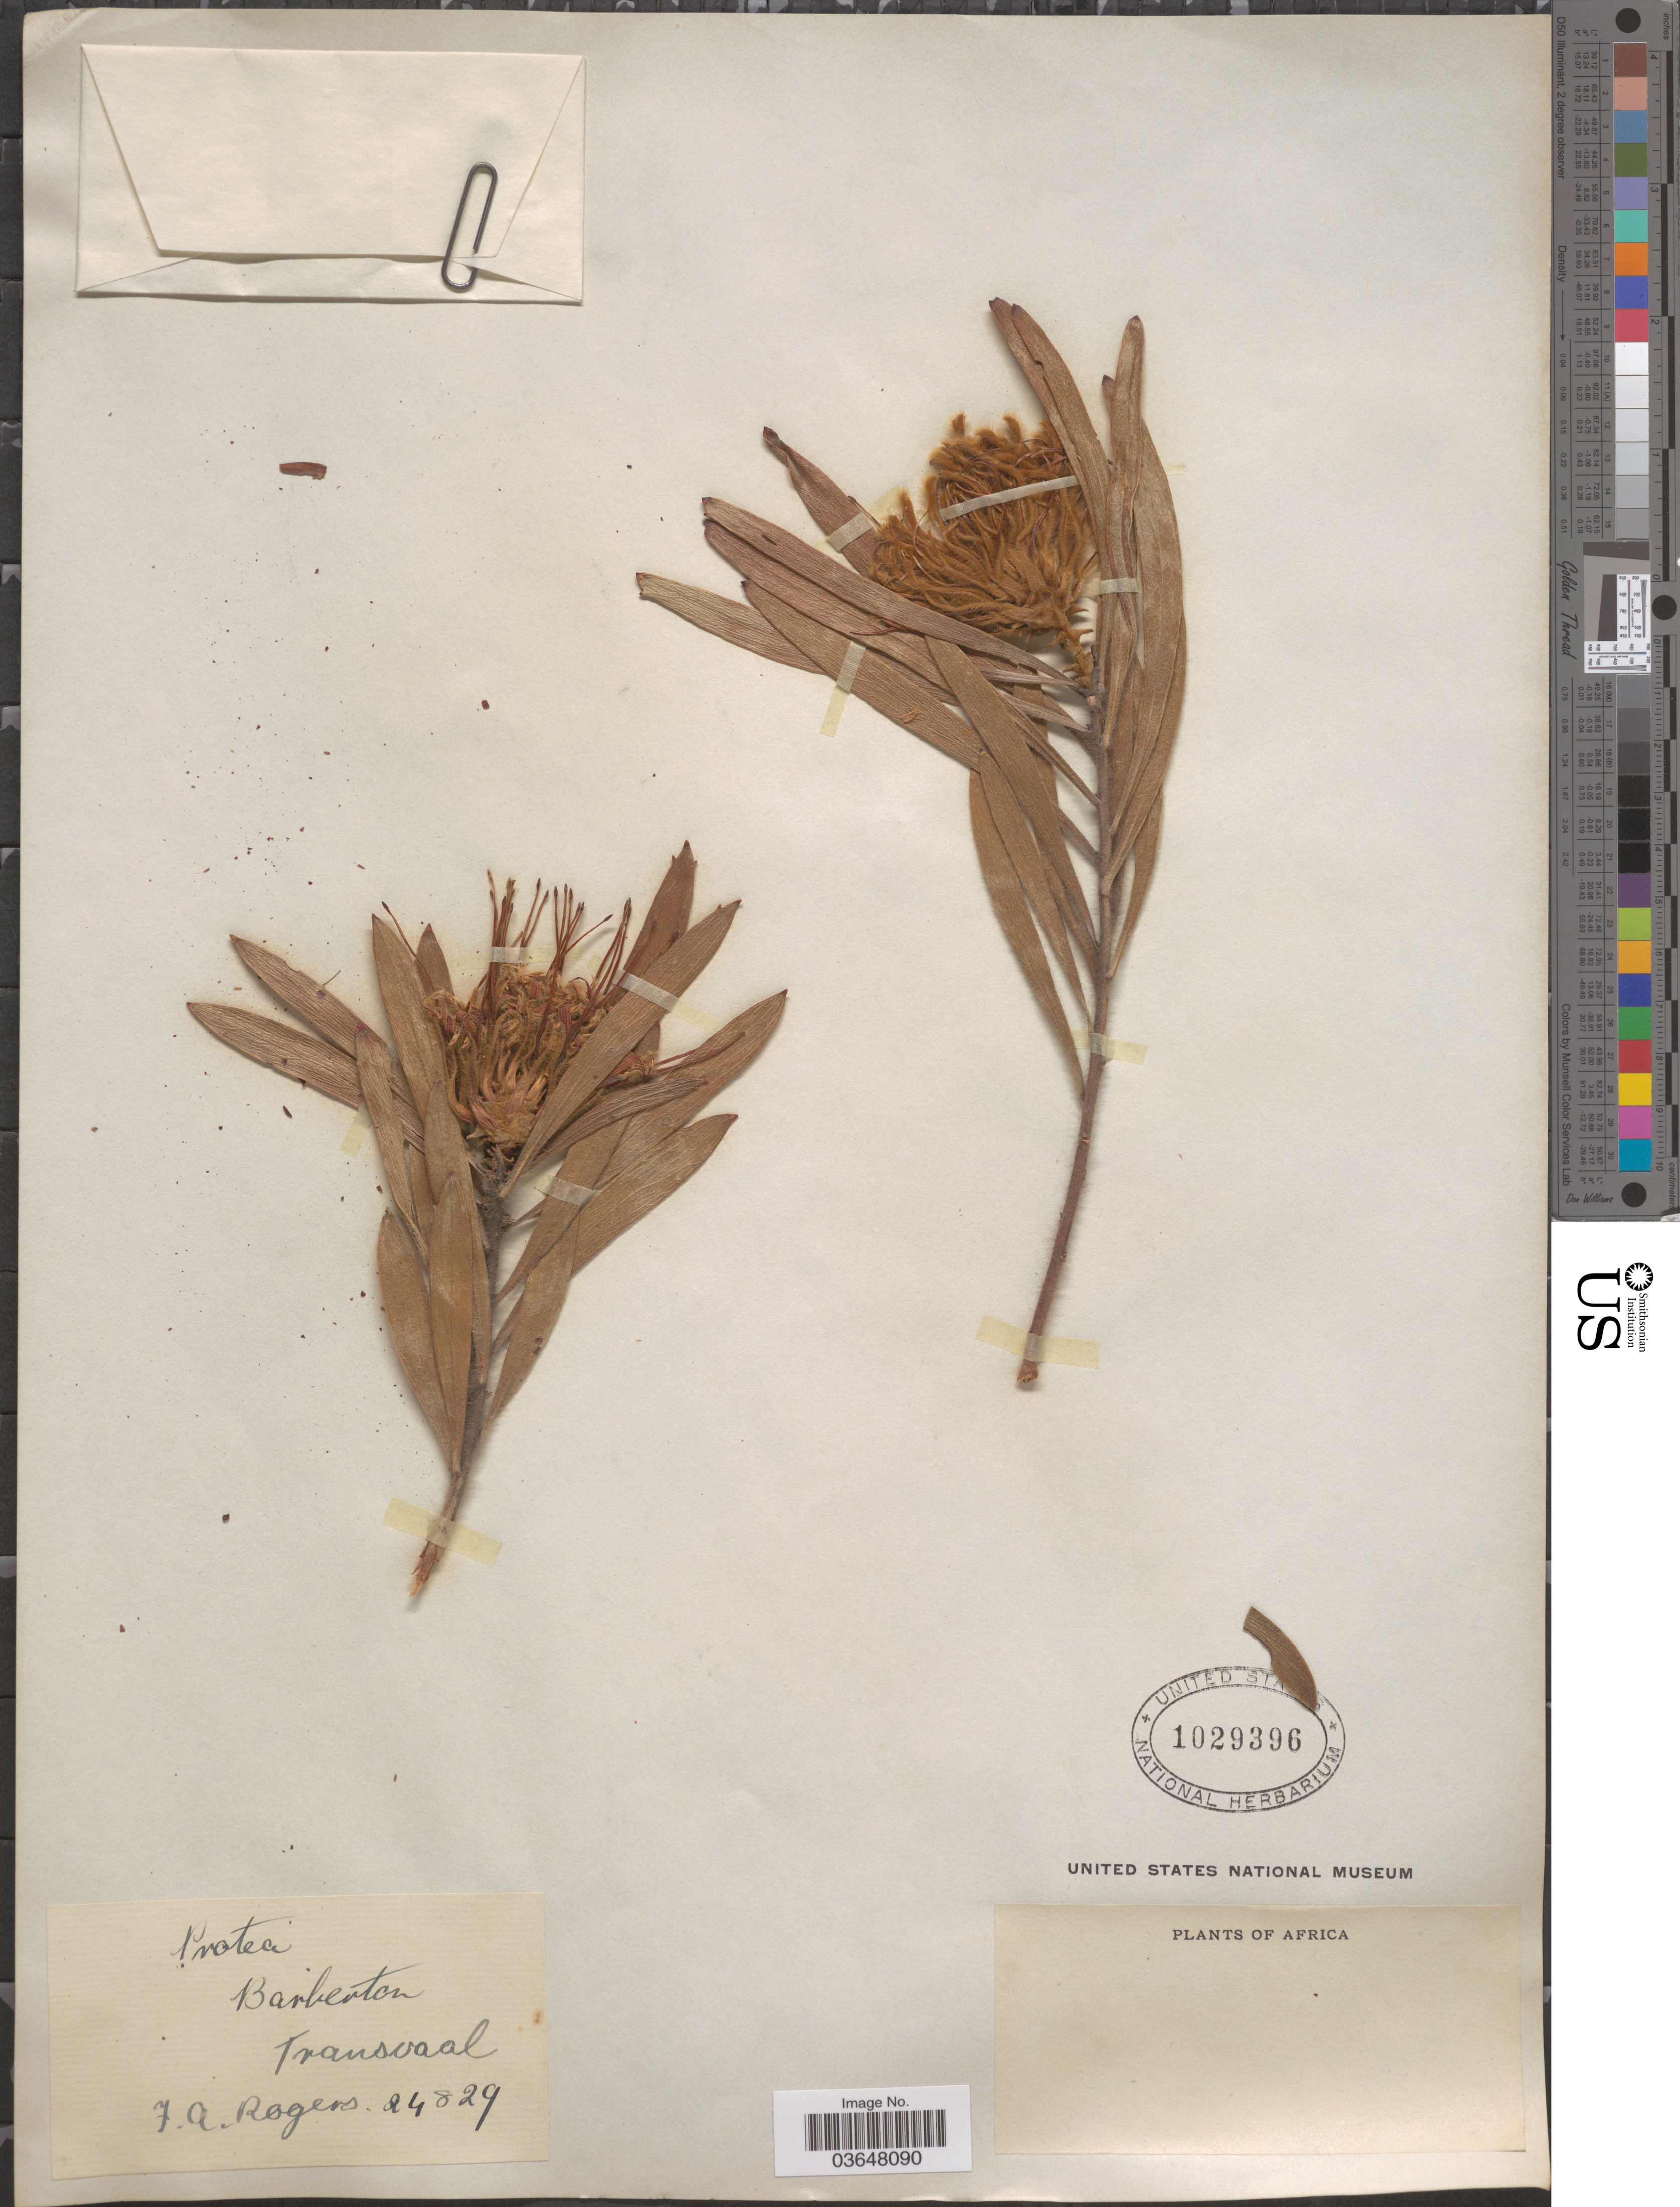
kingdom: Plantae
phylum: Tracheophyta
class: Magnoliopsida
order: Proteales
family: Proteaceae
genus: Protea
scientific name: Protea sp.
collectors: F. A. Rogers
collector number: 24829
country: South Africa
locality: Barberton. Transvaal.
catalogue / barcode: US 1029396